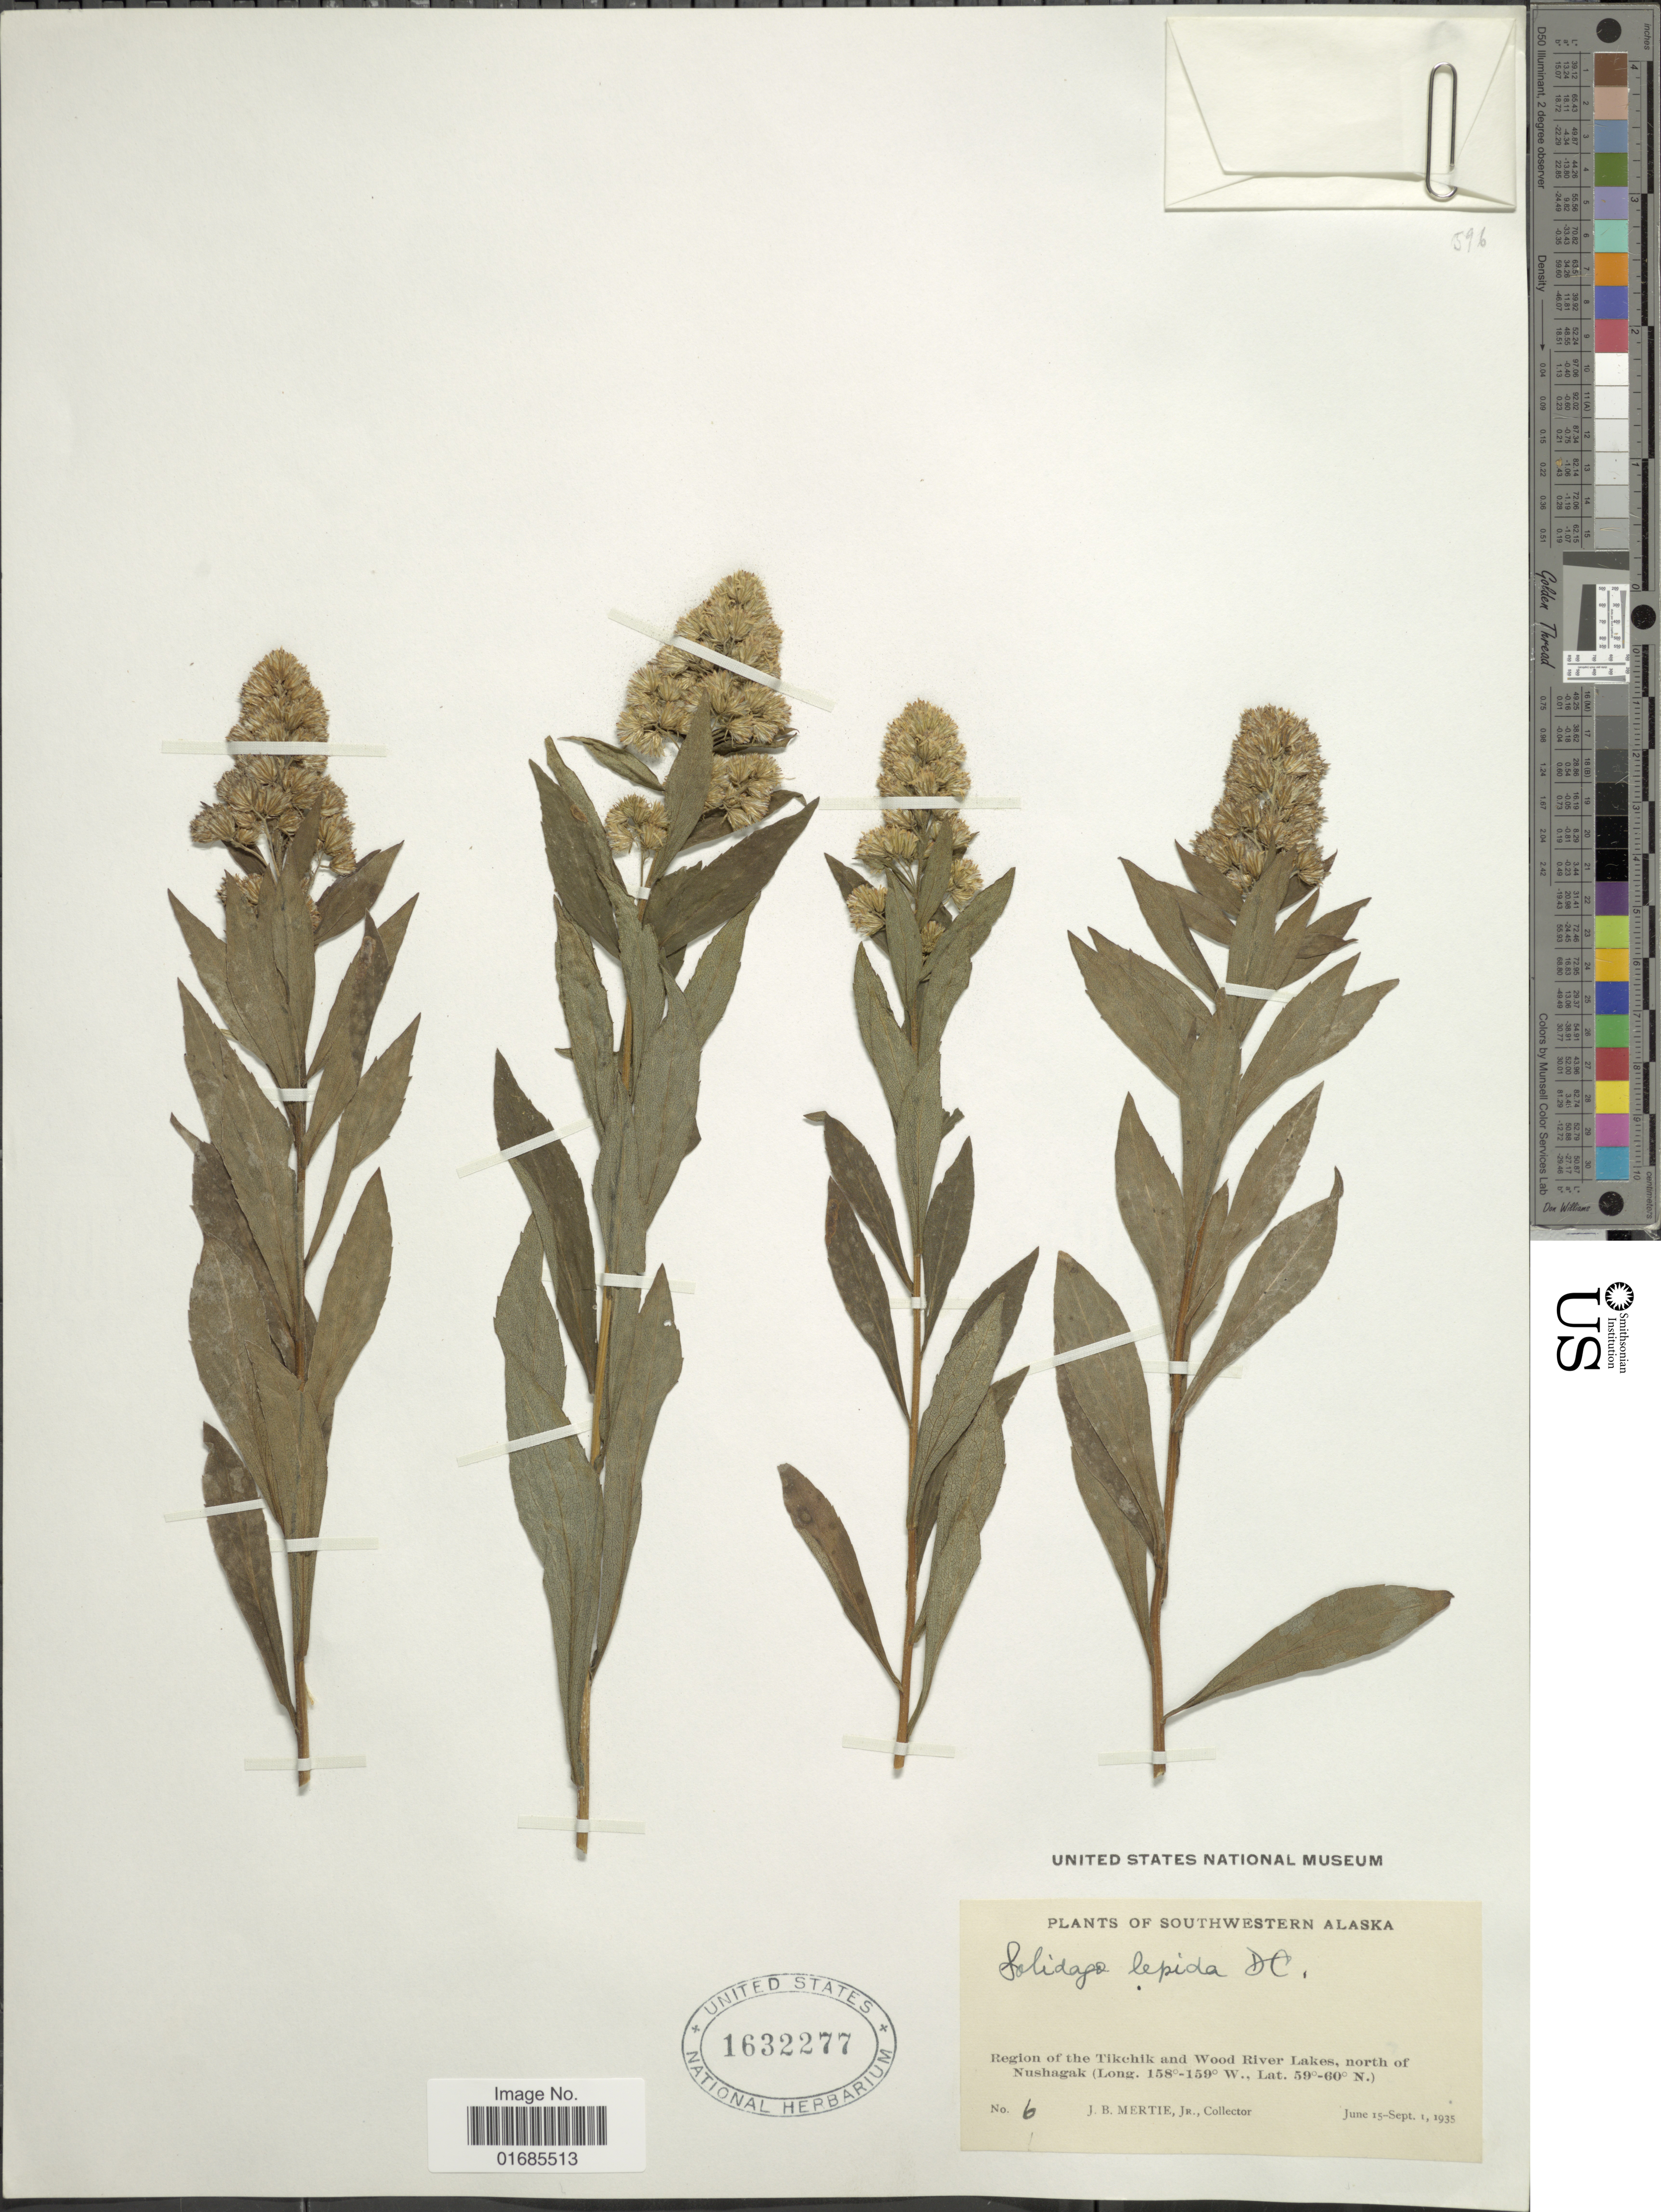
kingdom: Plantae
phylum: Tracheophyta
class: Magnoliopsida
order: Asterales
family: Asteraceae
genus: Solidago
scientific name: Solidago canadensis var. salebrosa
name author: (Piper) M.E. Jones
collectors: J. Mertie Jr.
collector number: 6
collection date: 1935-06-15/1935-09-01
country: United States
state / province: Alaska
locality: Southwestern Alaska, region of the Tikchik and Wood River Lakes, north of Nushagak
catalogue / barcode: US 1632277